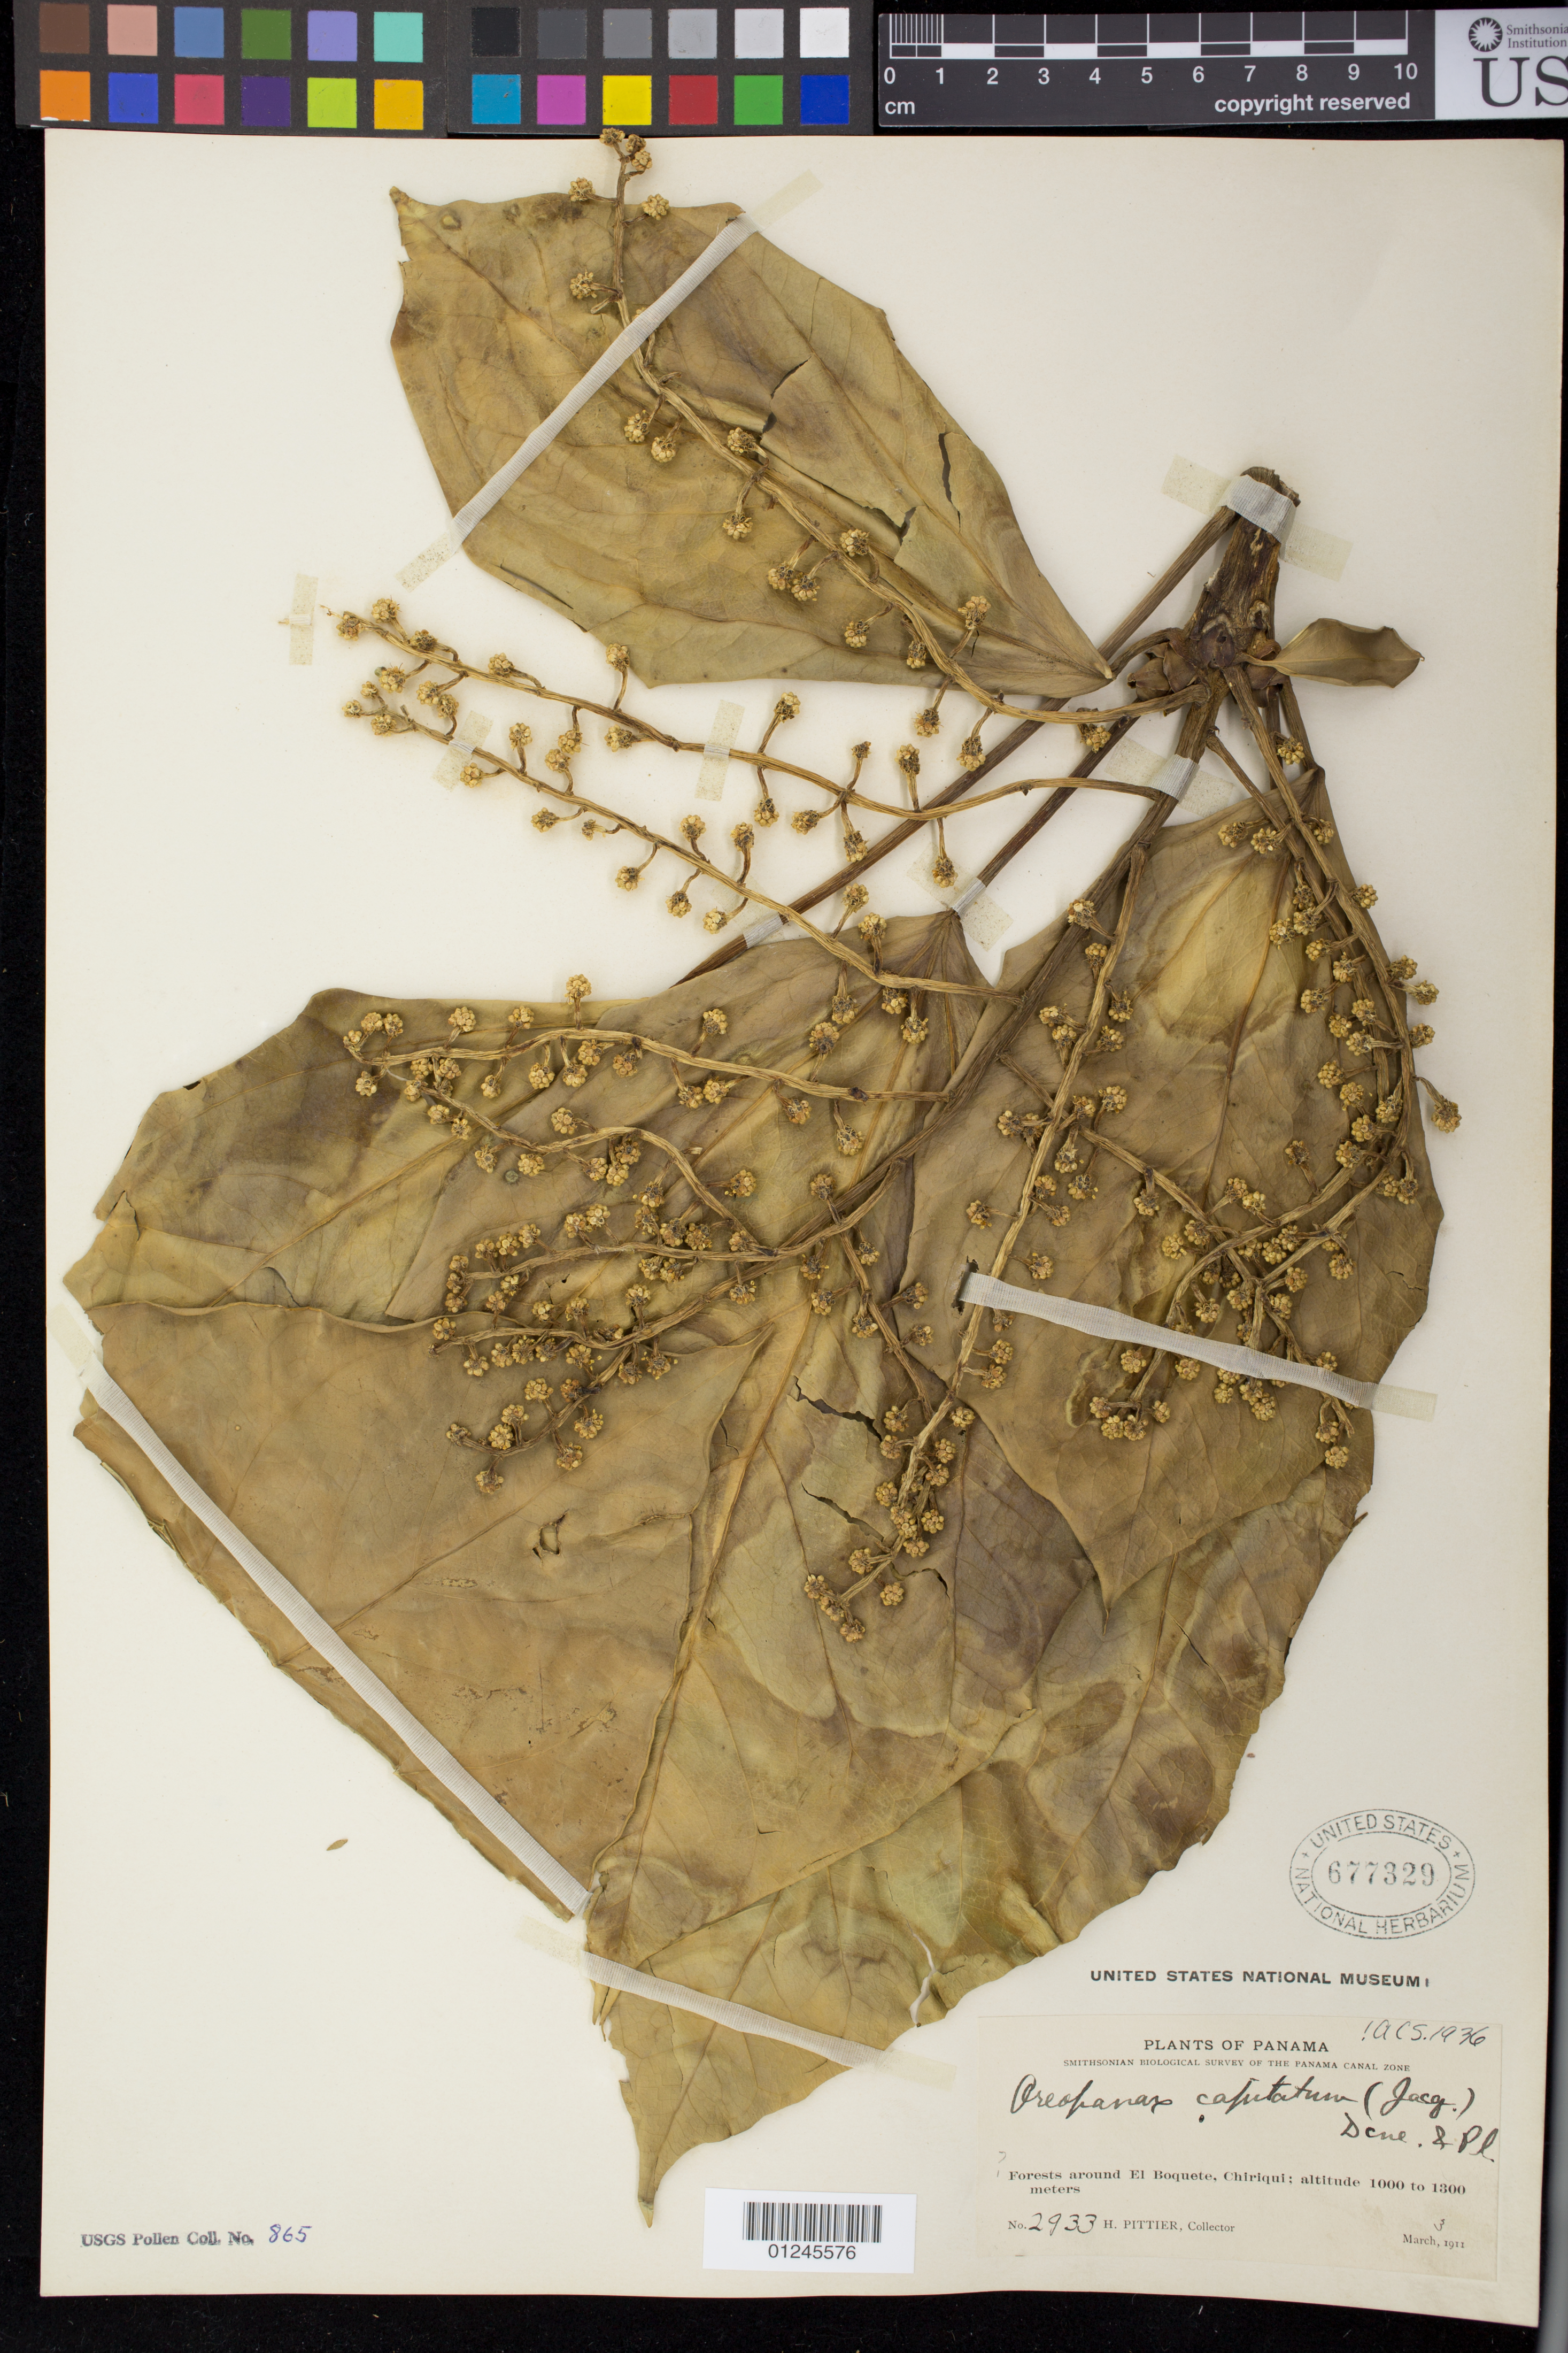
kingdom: Plantae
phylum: Tracheophyta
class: Magnoliopsida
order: Apiales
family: Araliaceae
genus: Oreopanax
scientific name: Oreopanax capitatus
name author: (Jacq.) Decne. & Planch.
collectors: H. F. Pittier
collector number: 2933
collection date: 1911-03-03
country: Panama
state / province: Chiriqui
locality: Forests around El Boquete,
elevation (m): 1000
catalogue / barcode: US 677329